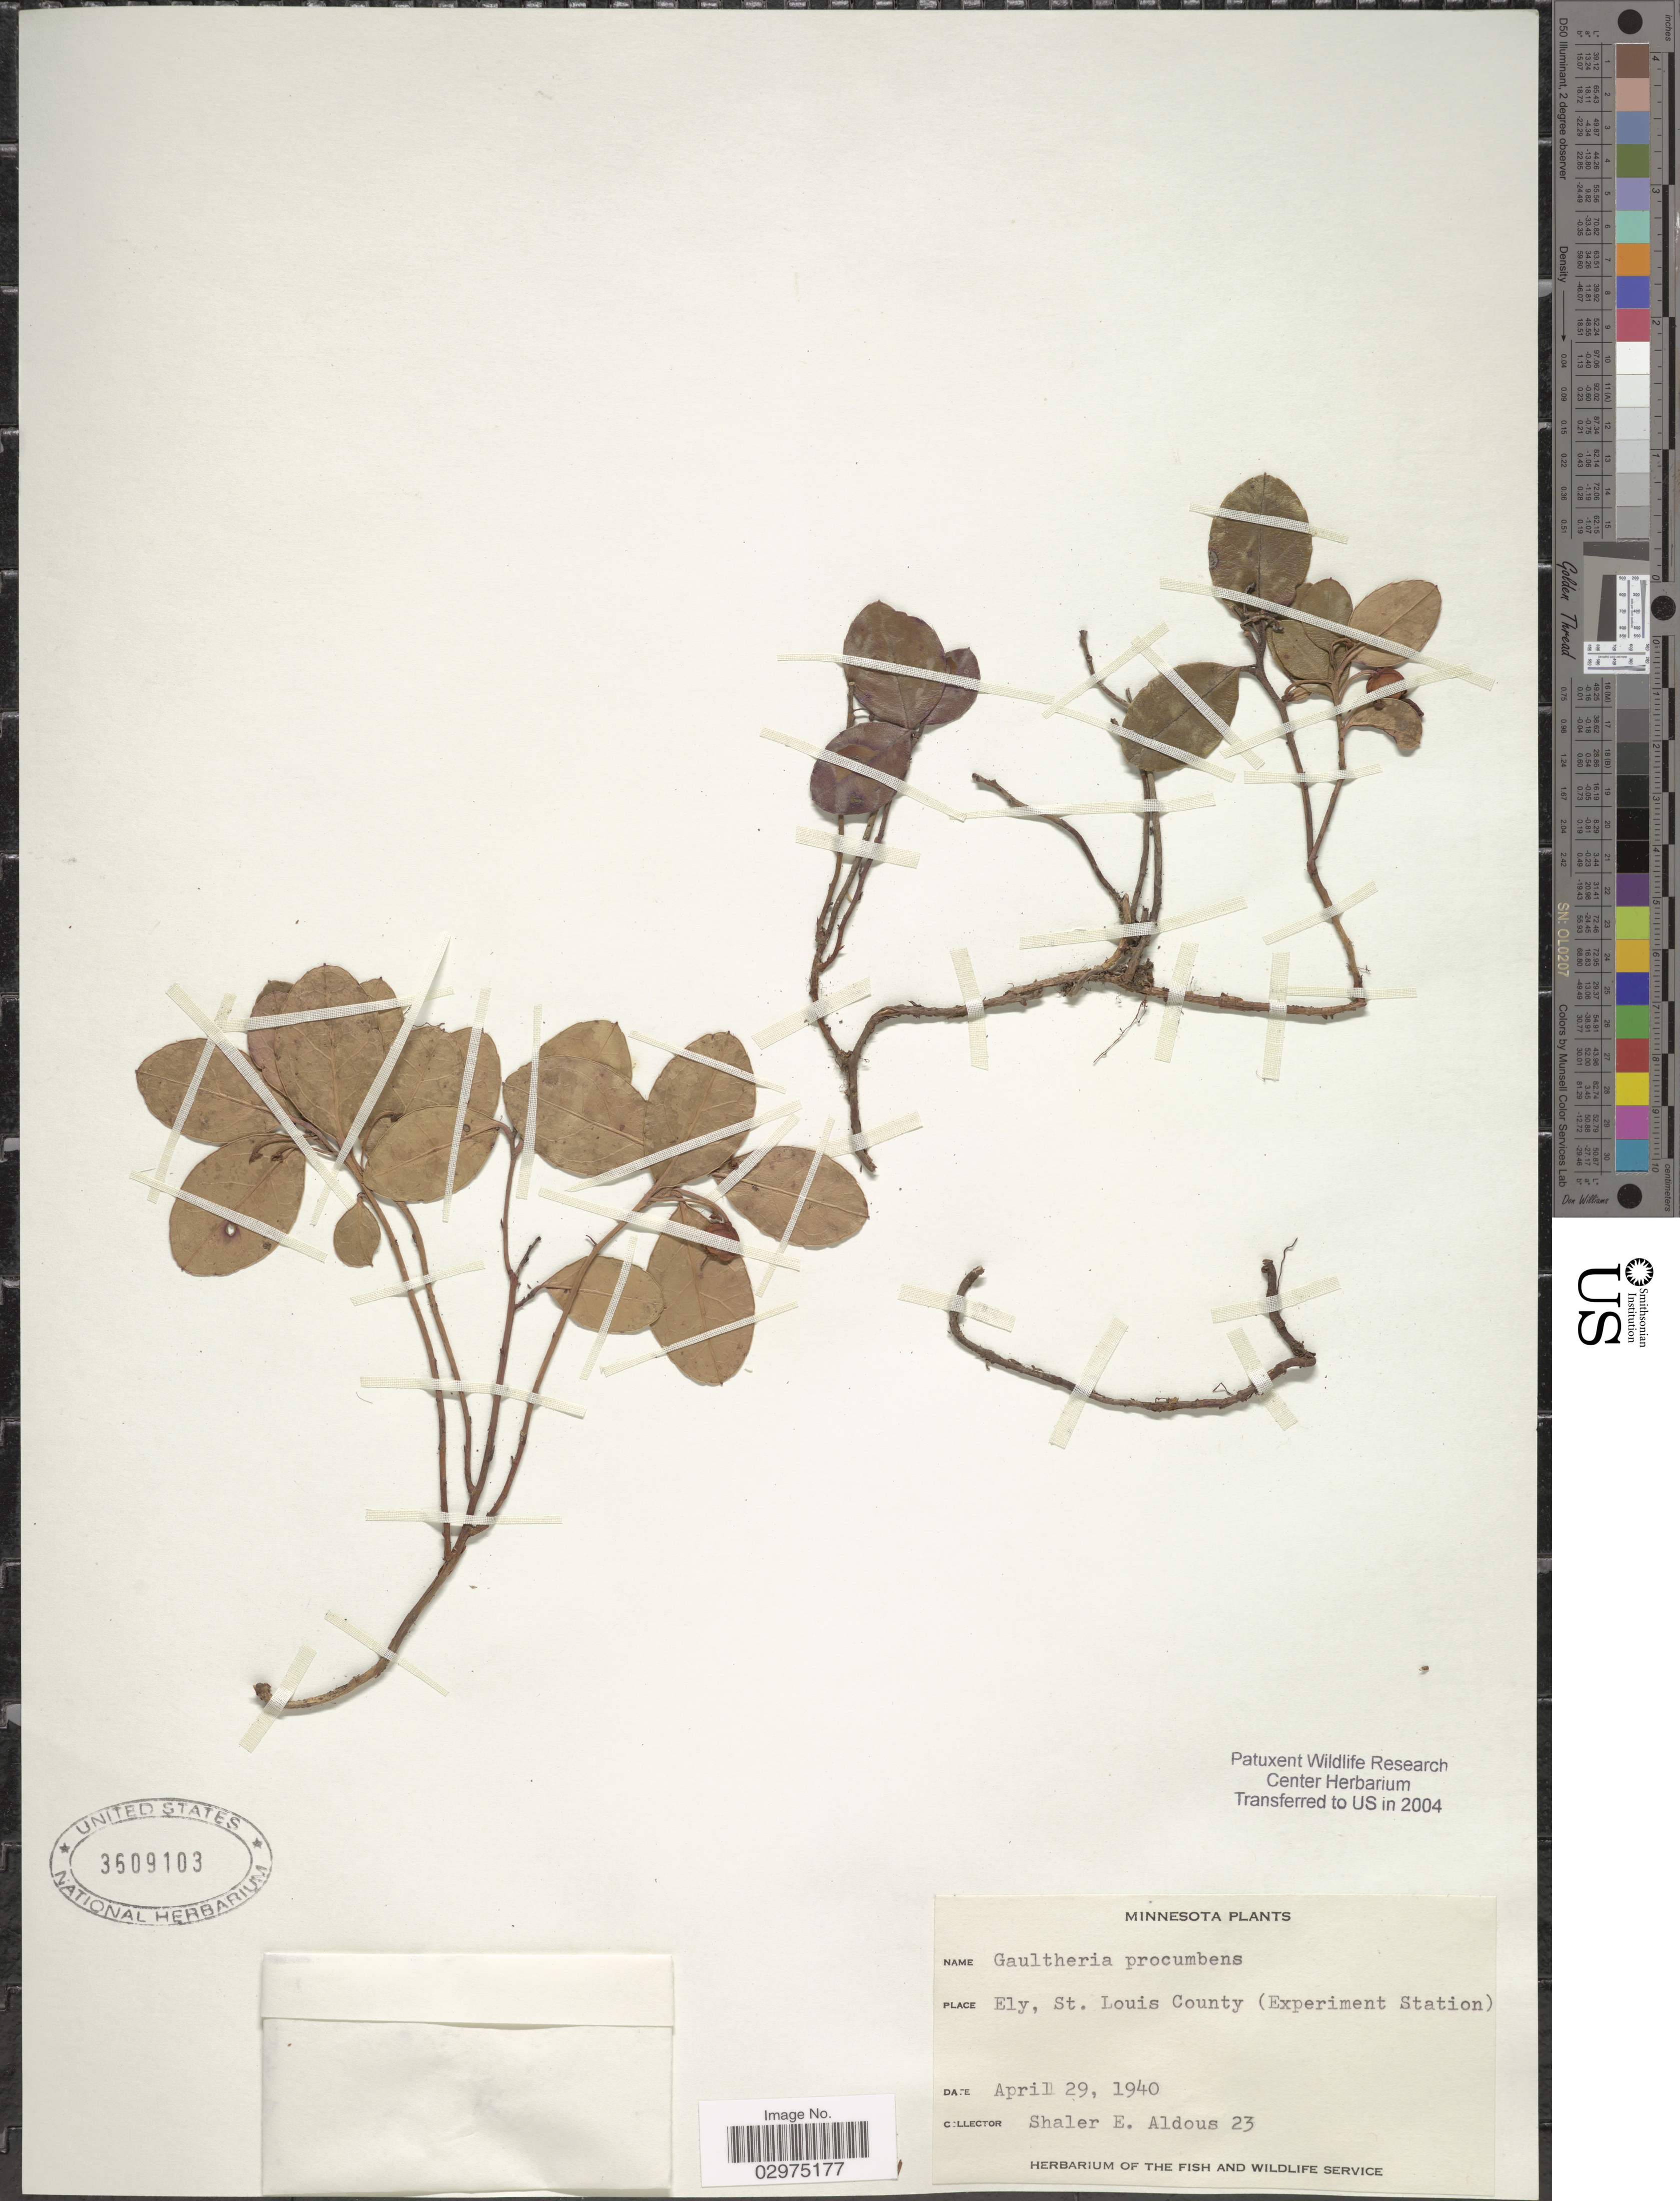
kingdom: Plantae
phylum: Tracheophyta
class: Magnoliopsida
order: Ericales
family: Ericaceae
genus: Gaultheria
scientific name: Gaultheria procumbens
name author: L.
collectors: S. Aldous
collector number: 23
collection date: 1940-04-29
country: United States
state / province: Minnesota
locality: Ely, St. Louis County (Experimental Station).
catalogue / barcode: US 3609103